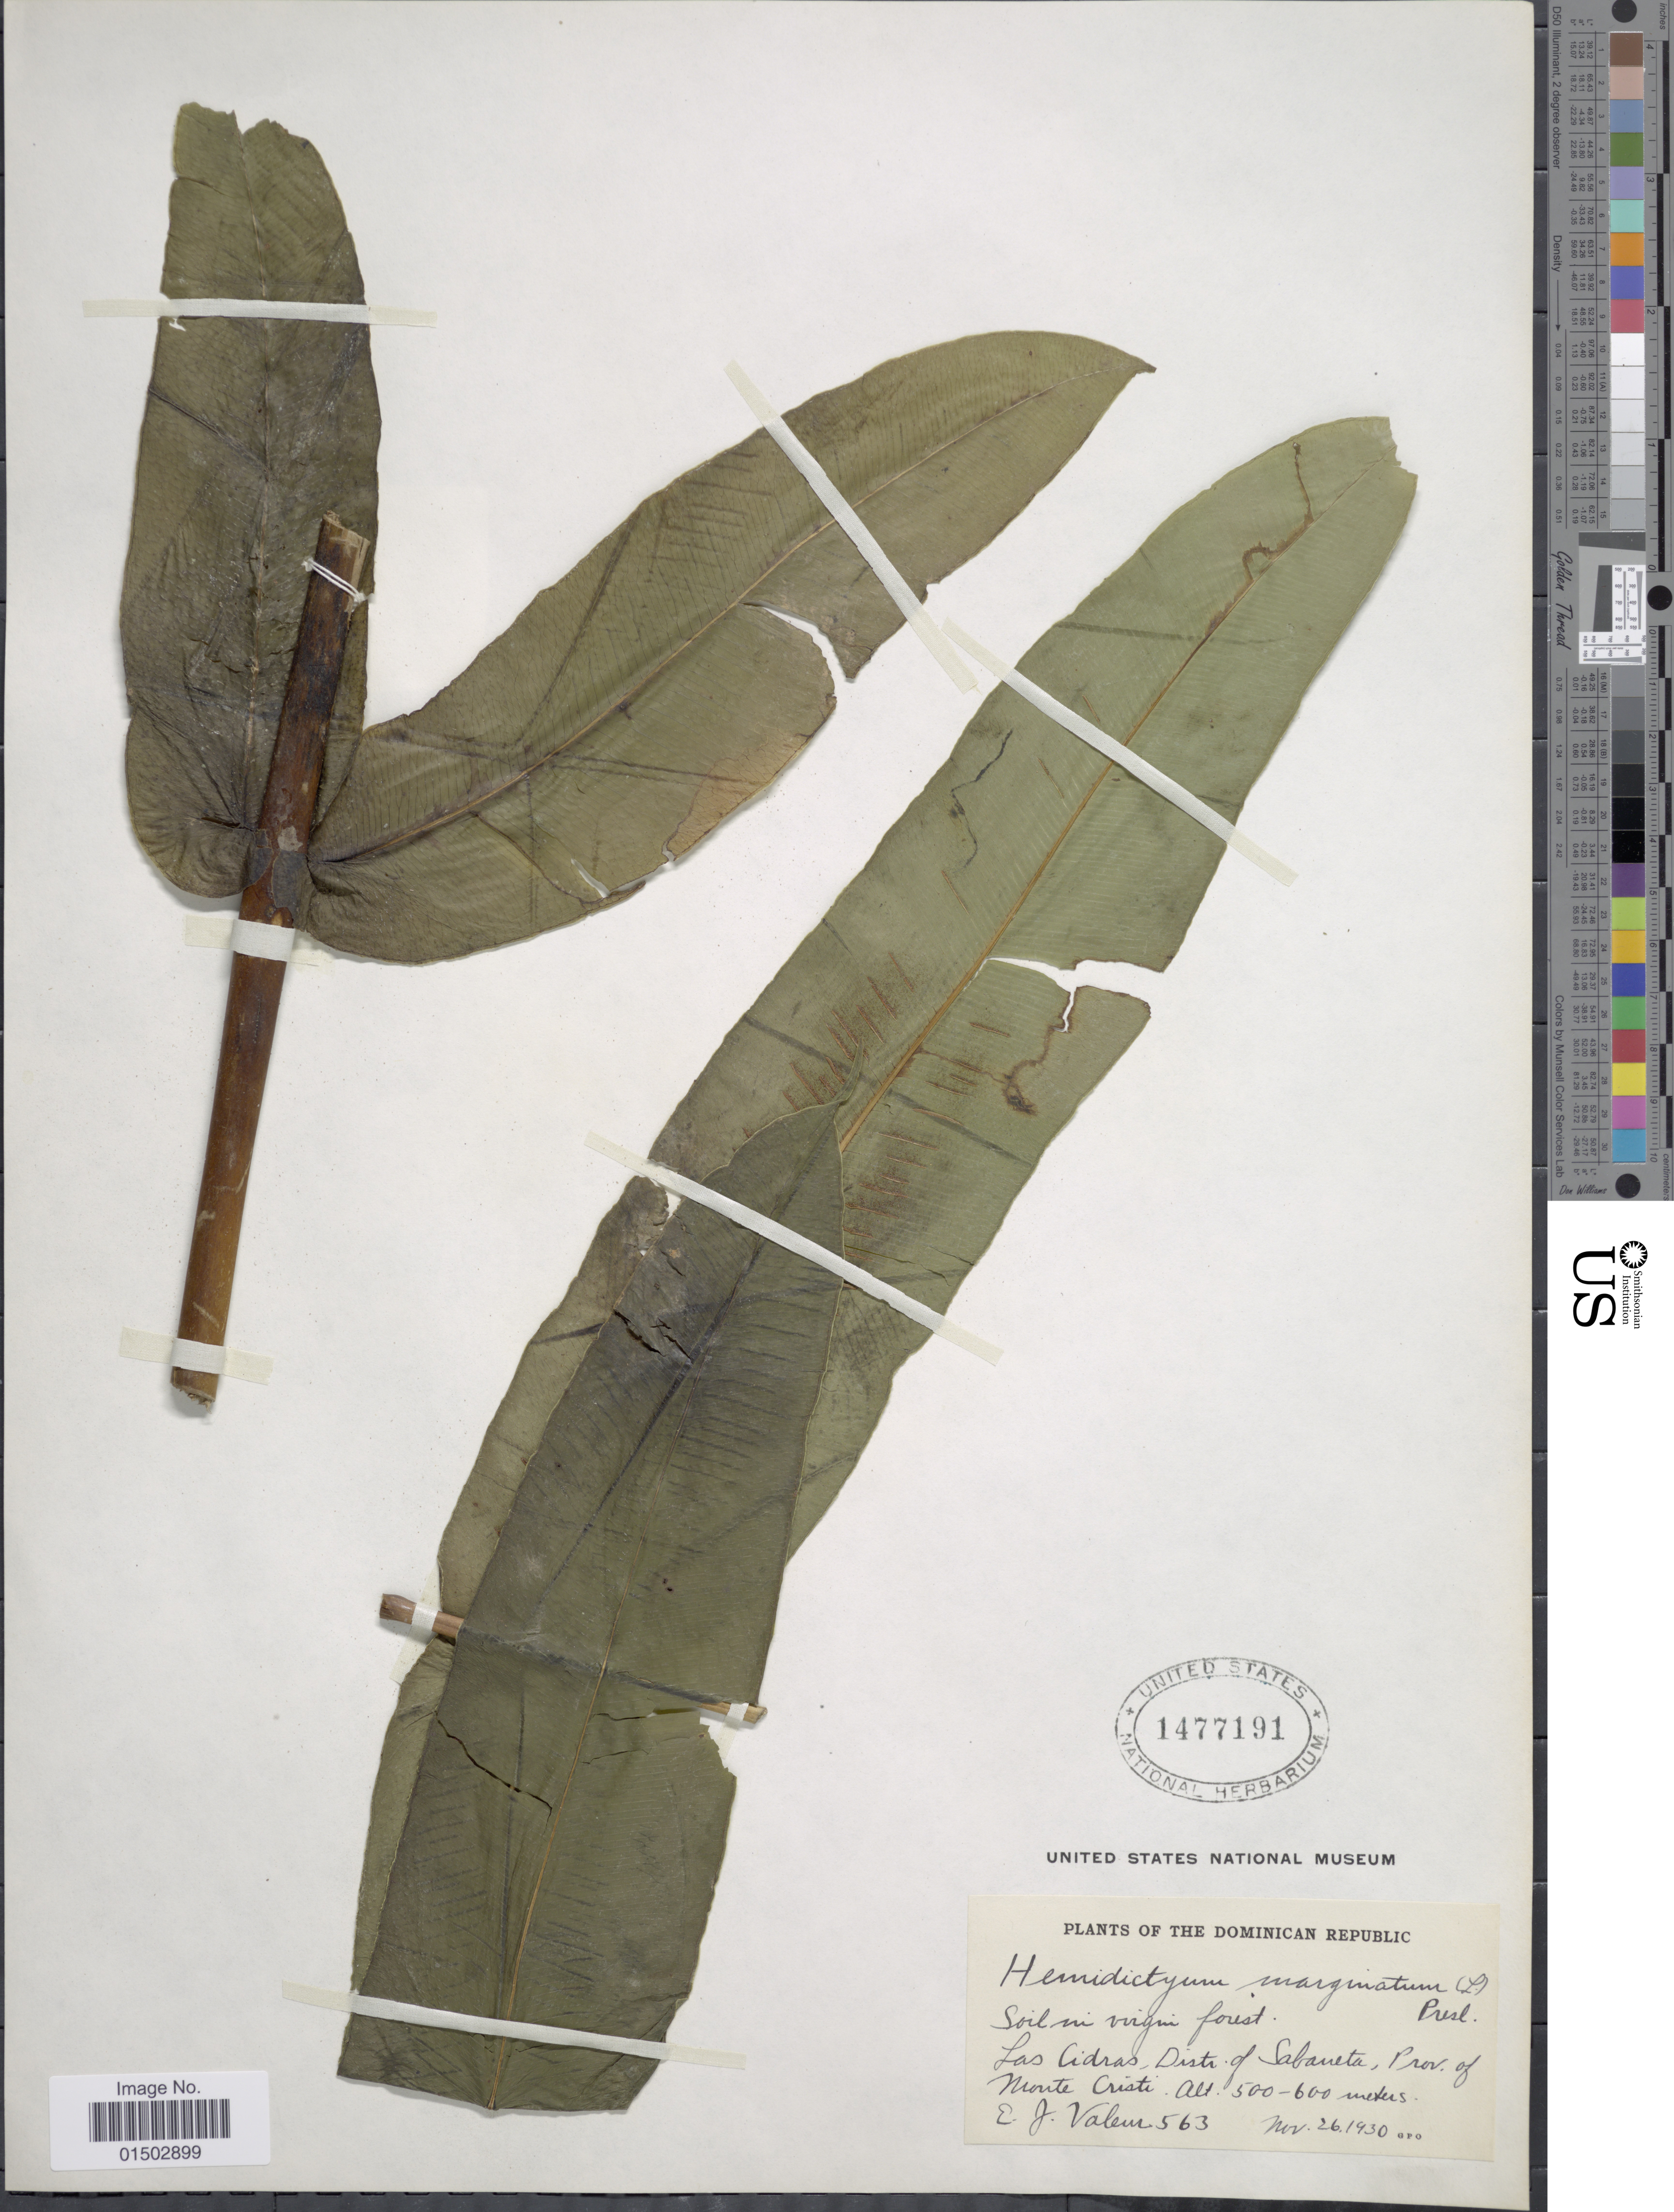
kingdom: Plantae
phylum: Tracheophyta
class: Polypodiopsida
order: Polypodiales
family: Hemidictyaceae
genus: Hemidictyum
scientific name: Hemidictyum marginatum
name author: (L.) C. Presl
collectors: E. Valeur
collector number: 563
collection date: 1930-11-26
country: Dominican Republic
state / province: Monte Cristi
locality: Las Cidras, Distr, of Sabaneta, Prov. of Monte Cristi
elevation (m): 500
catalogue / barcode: US 1477191